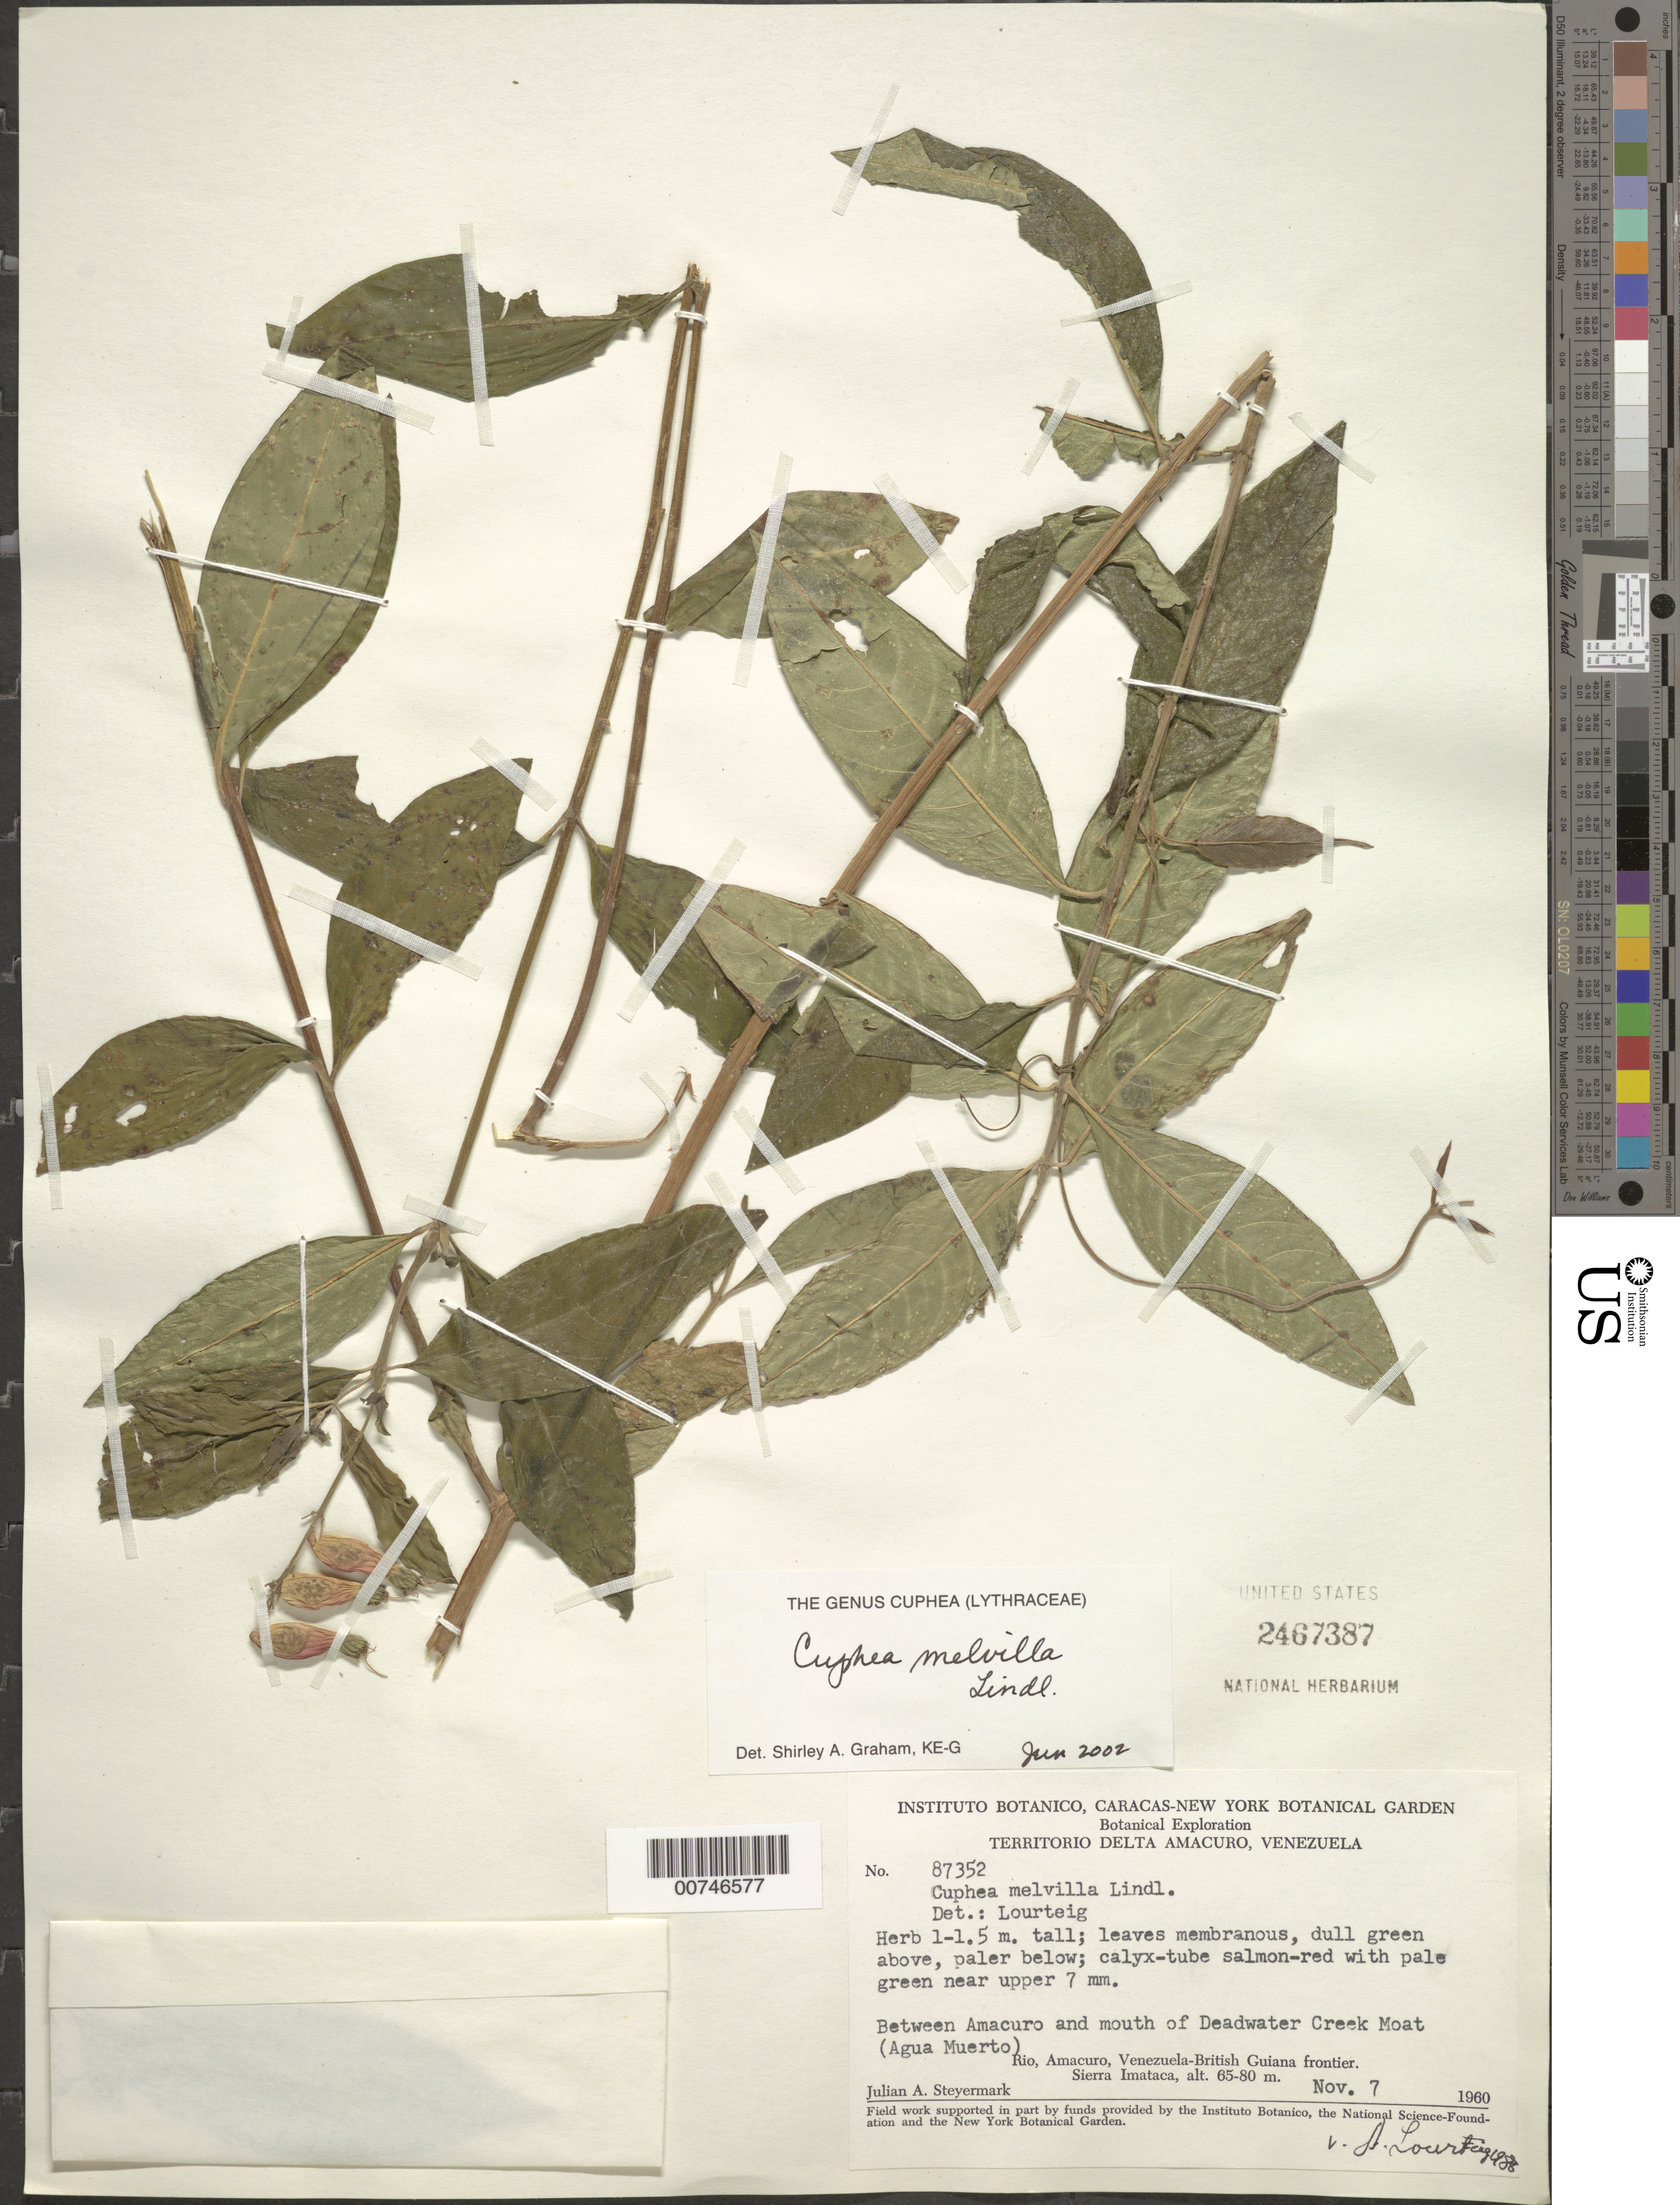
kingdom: Plantae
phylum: Tracheophyta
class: Magnoliopsida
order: Myrtales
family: Lythraceae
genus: Cuphea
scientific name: Cuphea melvilla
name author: Lindl.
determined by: Graham, Shirley Ann Tousch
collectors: J. Steyermark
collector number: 87352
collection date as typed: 7-Nov-60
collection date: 1960-11-07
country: Venezuela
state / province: Delta Amacuro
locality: Río Amacuro to mouth of Deadwater Creek Moat (Agua Muerto), Sierra Imataca, Venezuela-Guyana border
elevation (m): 65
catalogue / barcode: US 2467387